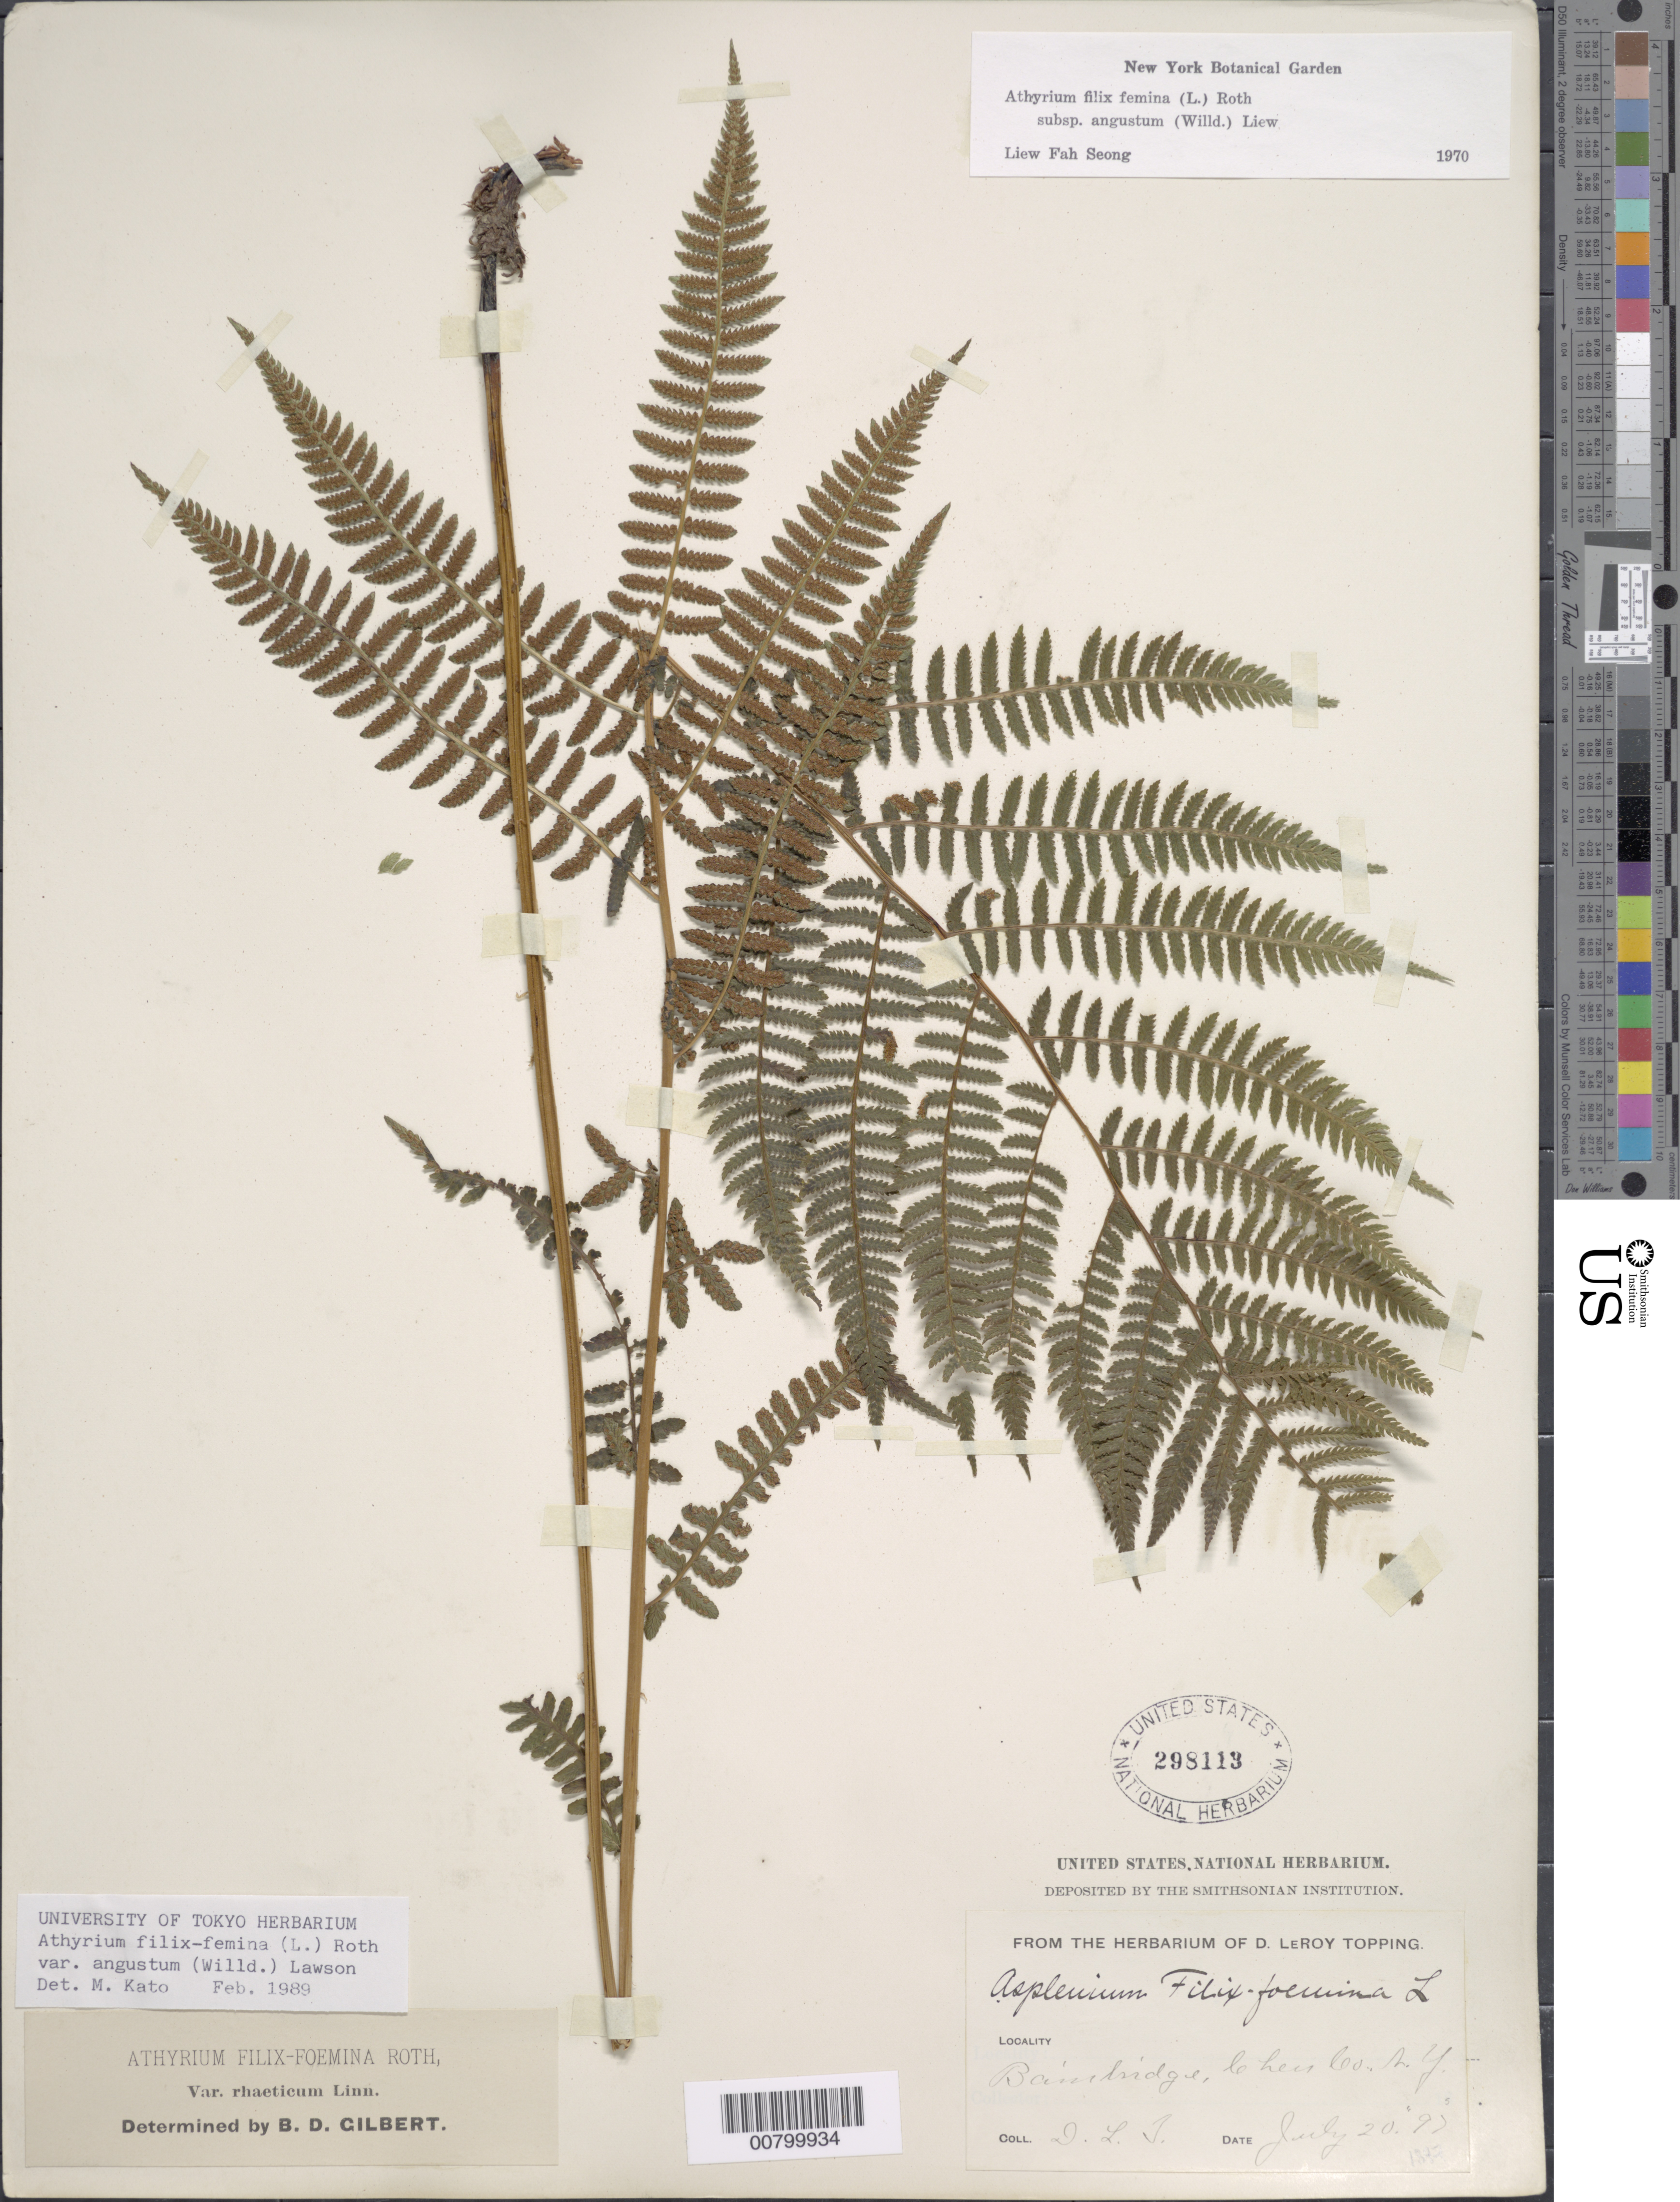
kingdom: Plantae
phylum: Tracheophyta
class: Polypodiopsida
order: Polypodiales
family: Athyriaceae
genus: Athyrium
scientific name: Athyrium filix-femina subsp. angustatum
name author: (Willd.) R.T. Clausen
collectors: D. L. Topping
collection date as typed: Transcribed d/m/y: 20/7/97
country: United States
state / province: New York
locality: Bainbridge, Chenango Co.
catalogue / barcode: US 298113